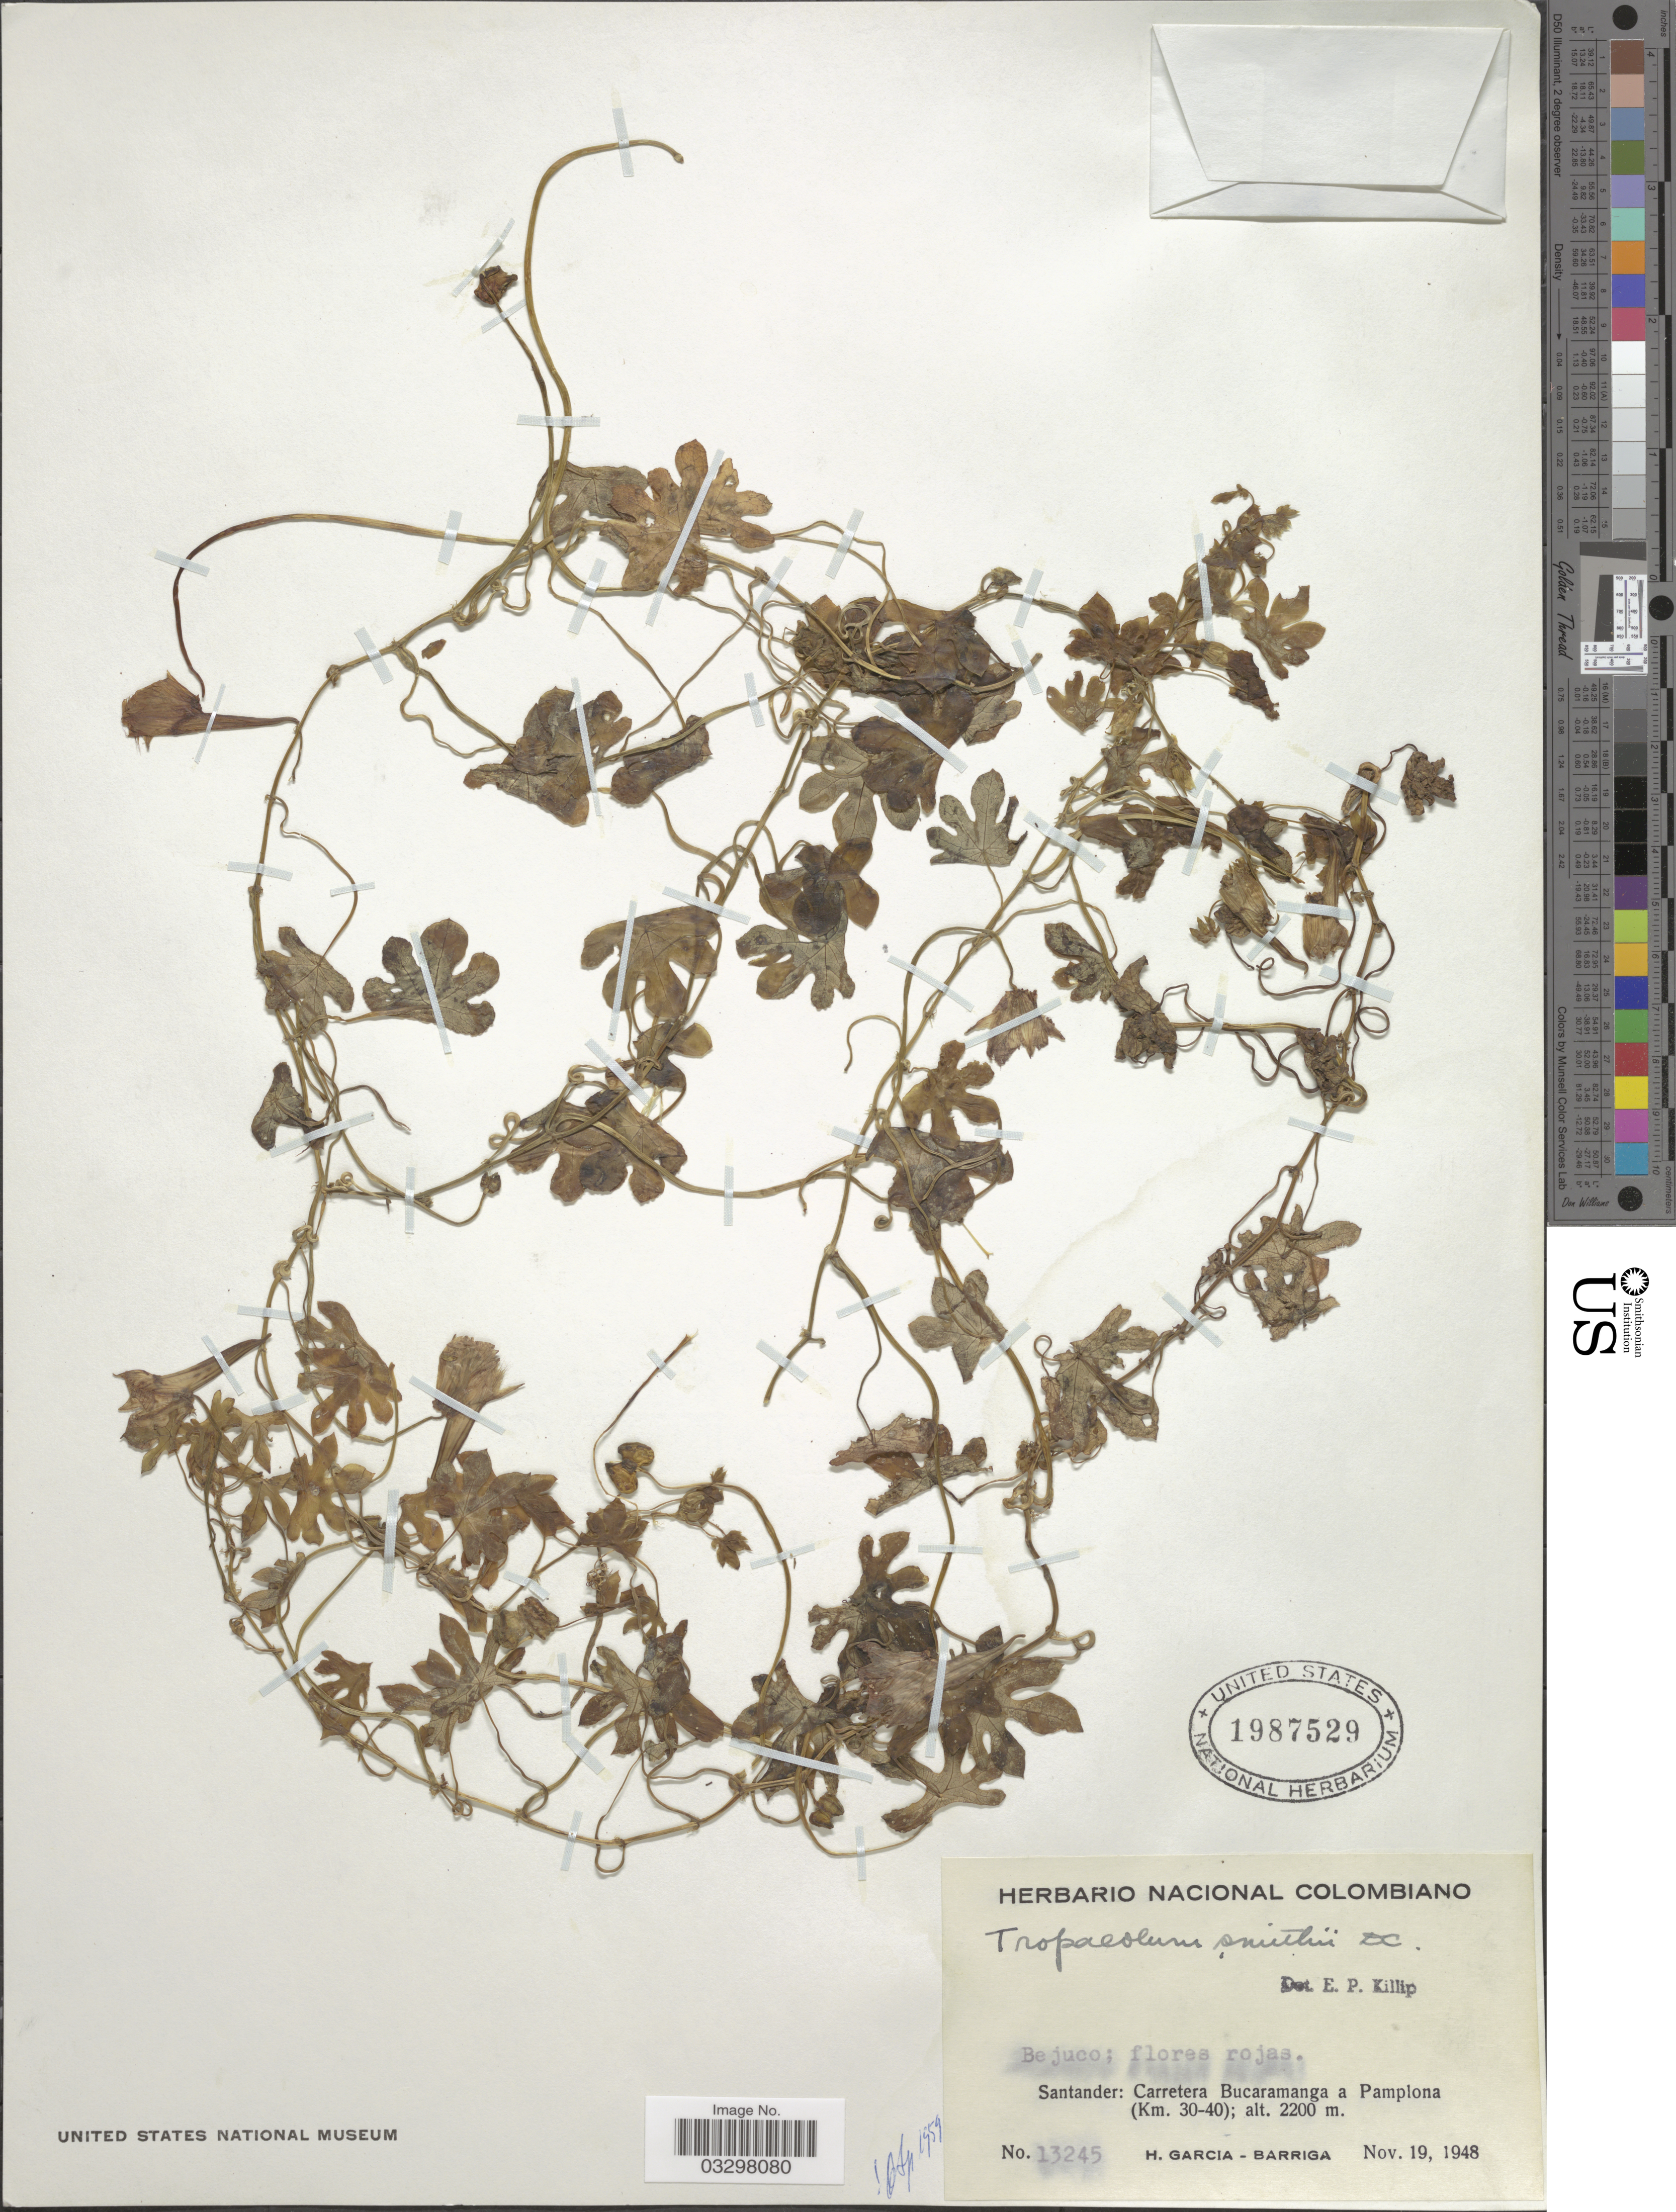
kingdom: Plantae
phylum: Tracheophyta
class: Magnoliopsida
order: Brassicales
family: Tropaeolaceae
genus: Tropaeolum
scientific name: Tropaeolum smithii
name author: DC.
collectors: H. García Barriga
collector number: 13245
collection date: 1948-11-19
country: Colombia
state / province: Santander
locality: Carretera Bucaramanga a Pamplona (Km. 30-40).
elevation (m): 2200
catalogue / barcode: US 1987529